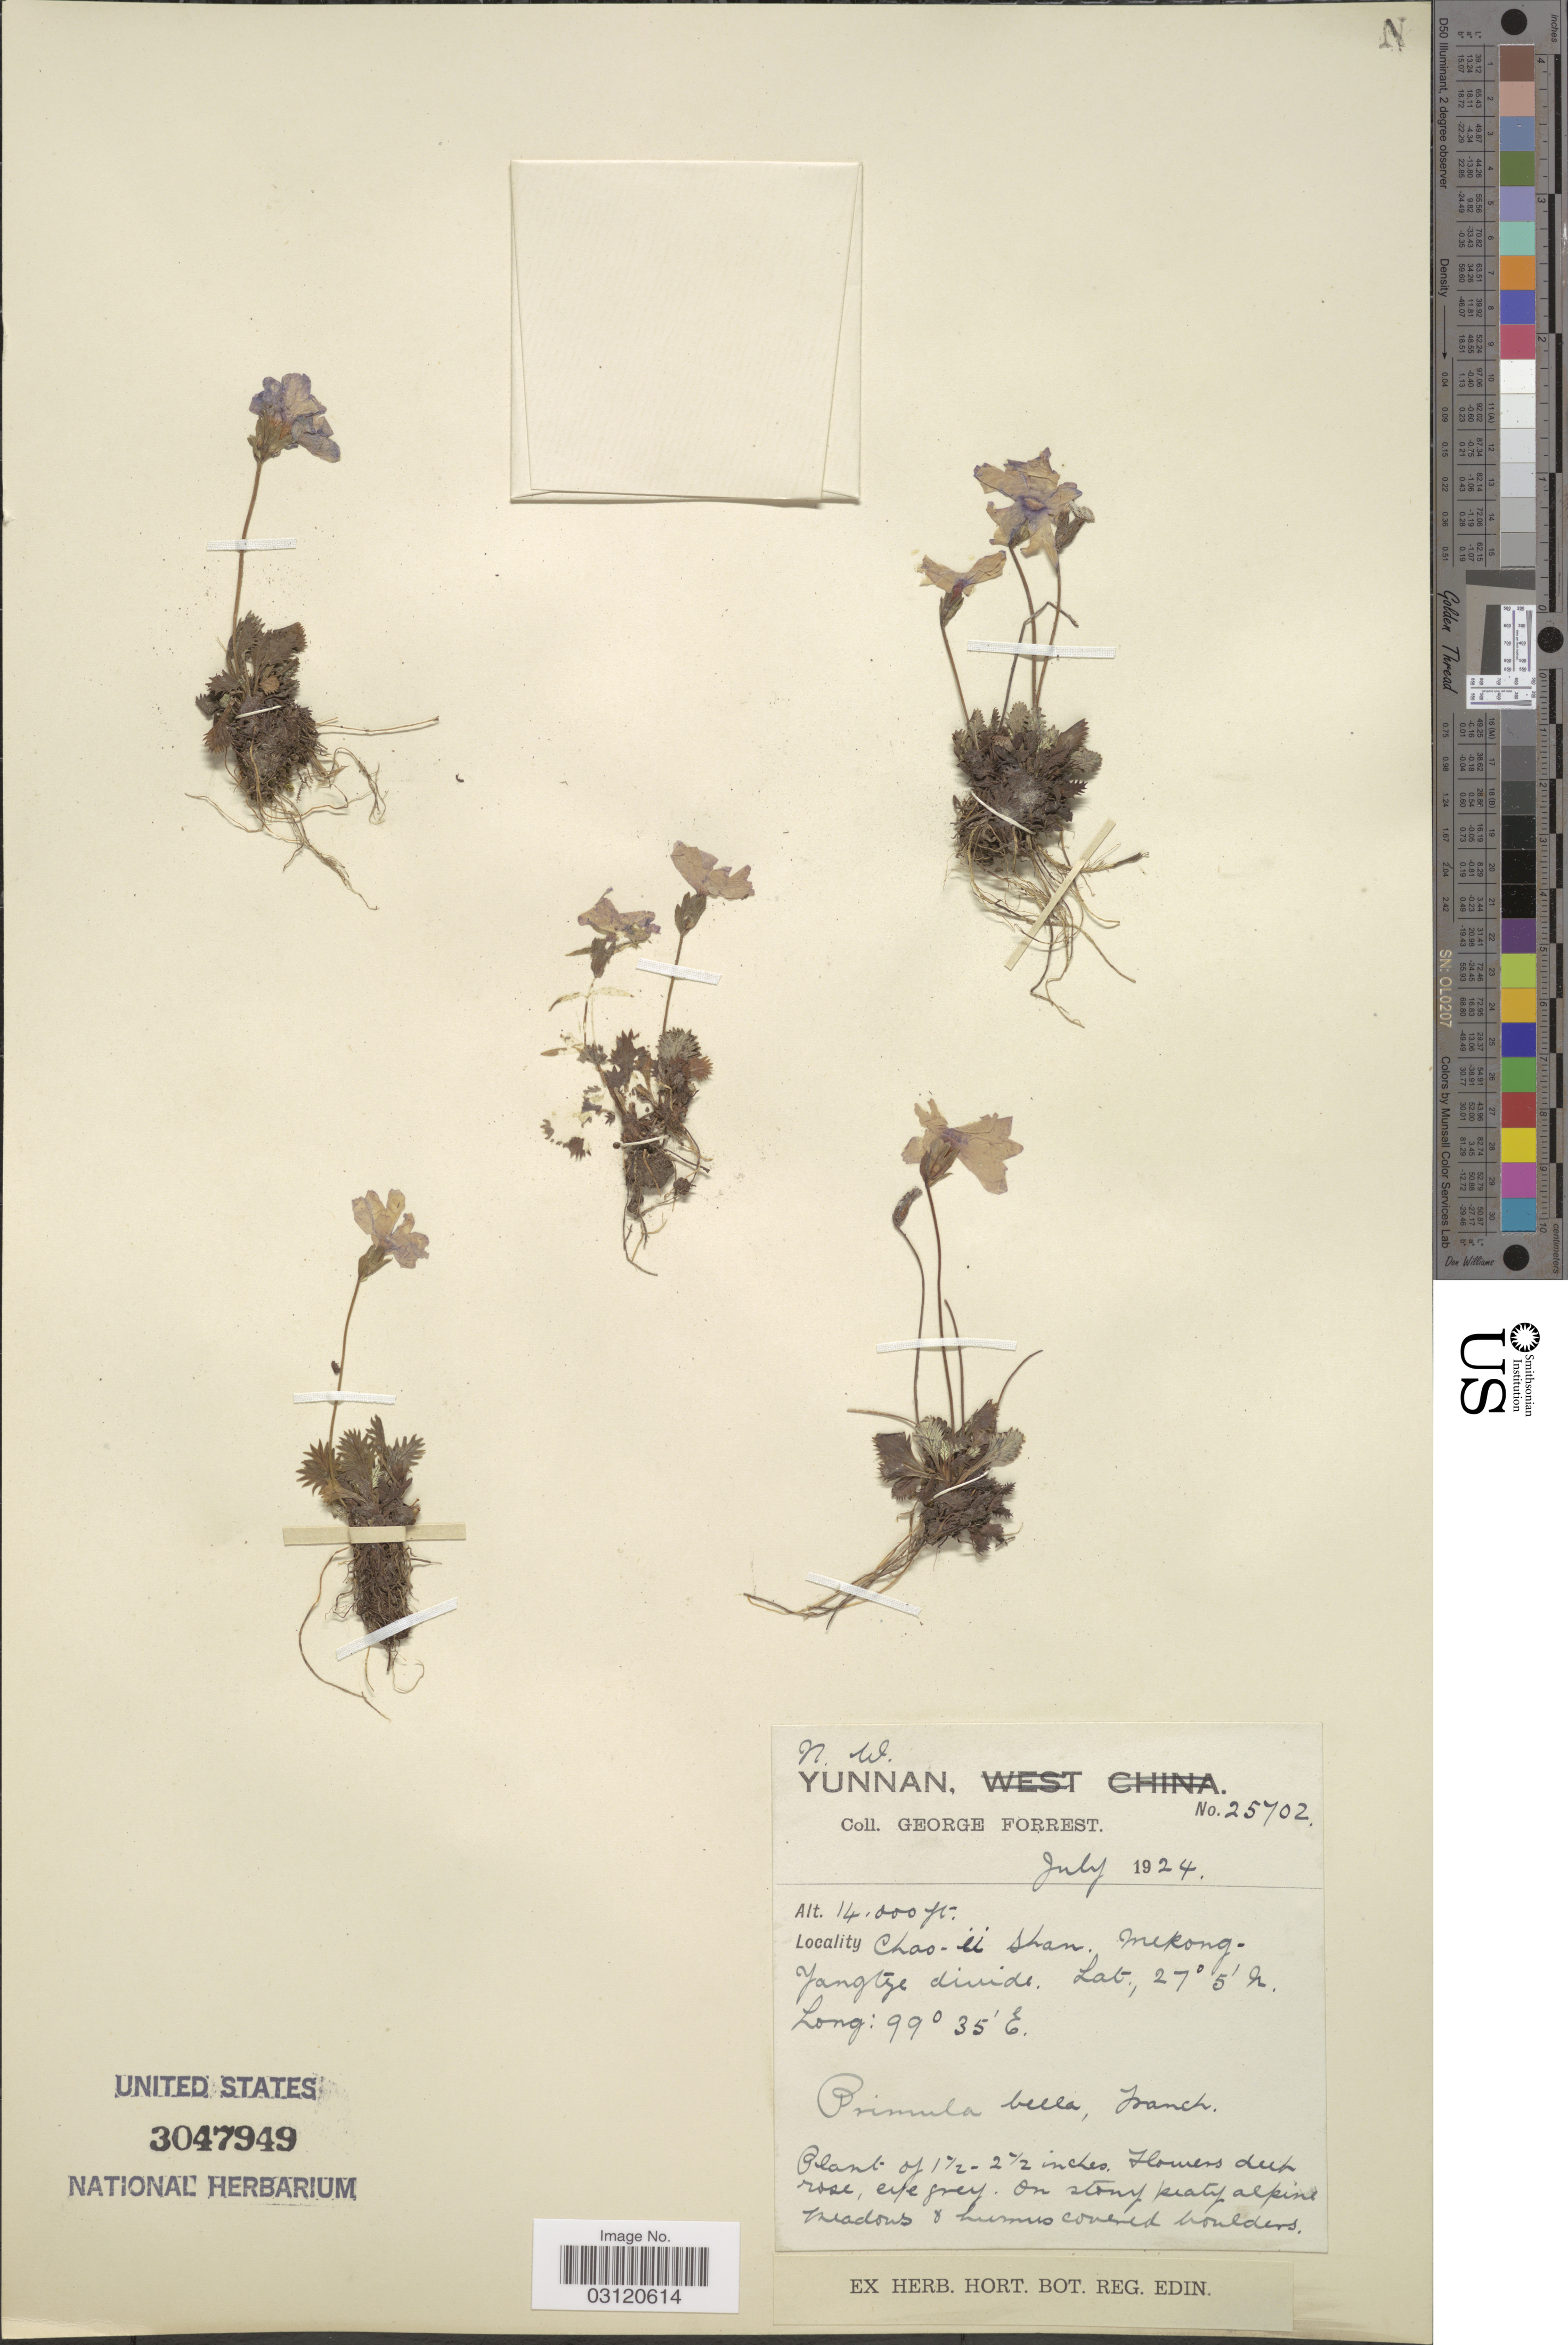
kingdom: Plantae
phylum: Tracheophyta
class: Magnoliopsida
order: Ericales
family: Primulaceae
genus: Primula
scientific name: Primula bella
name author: Franch.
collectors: G. Forrest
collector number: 25702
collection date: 1924-07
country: China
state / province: Yunnan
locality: N.W. Yunnan, Chas-ü [interpreted] Shan, Mekong-Yangtze divide.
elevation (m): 4267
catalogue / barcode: US 3047949